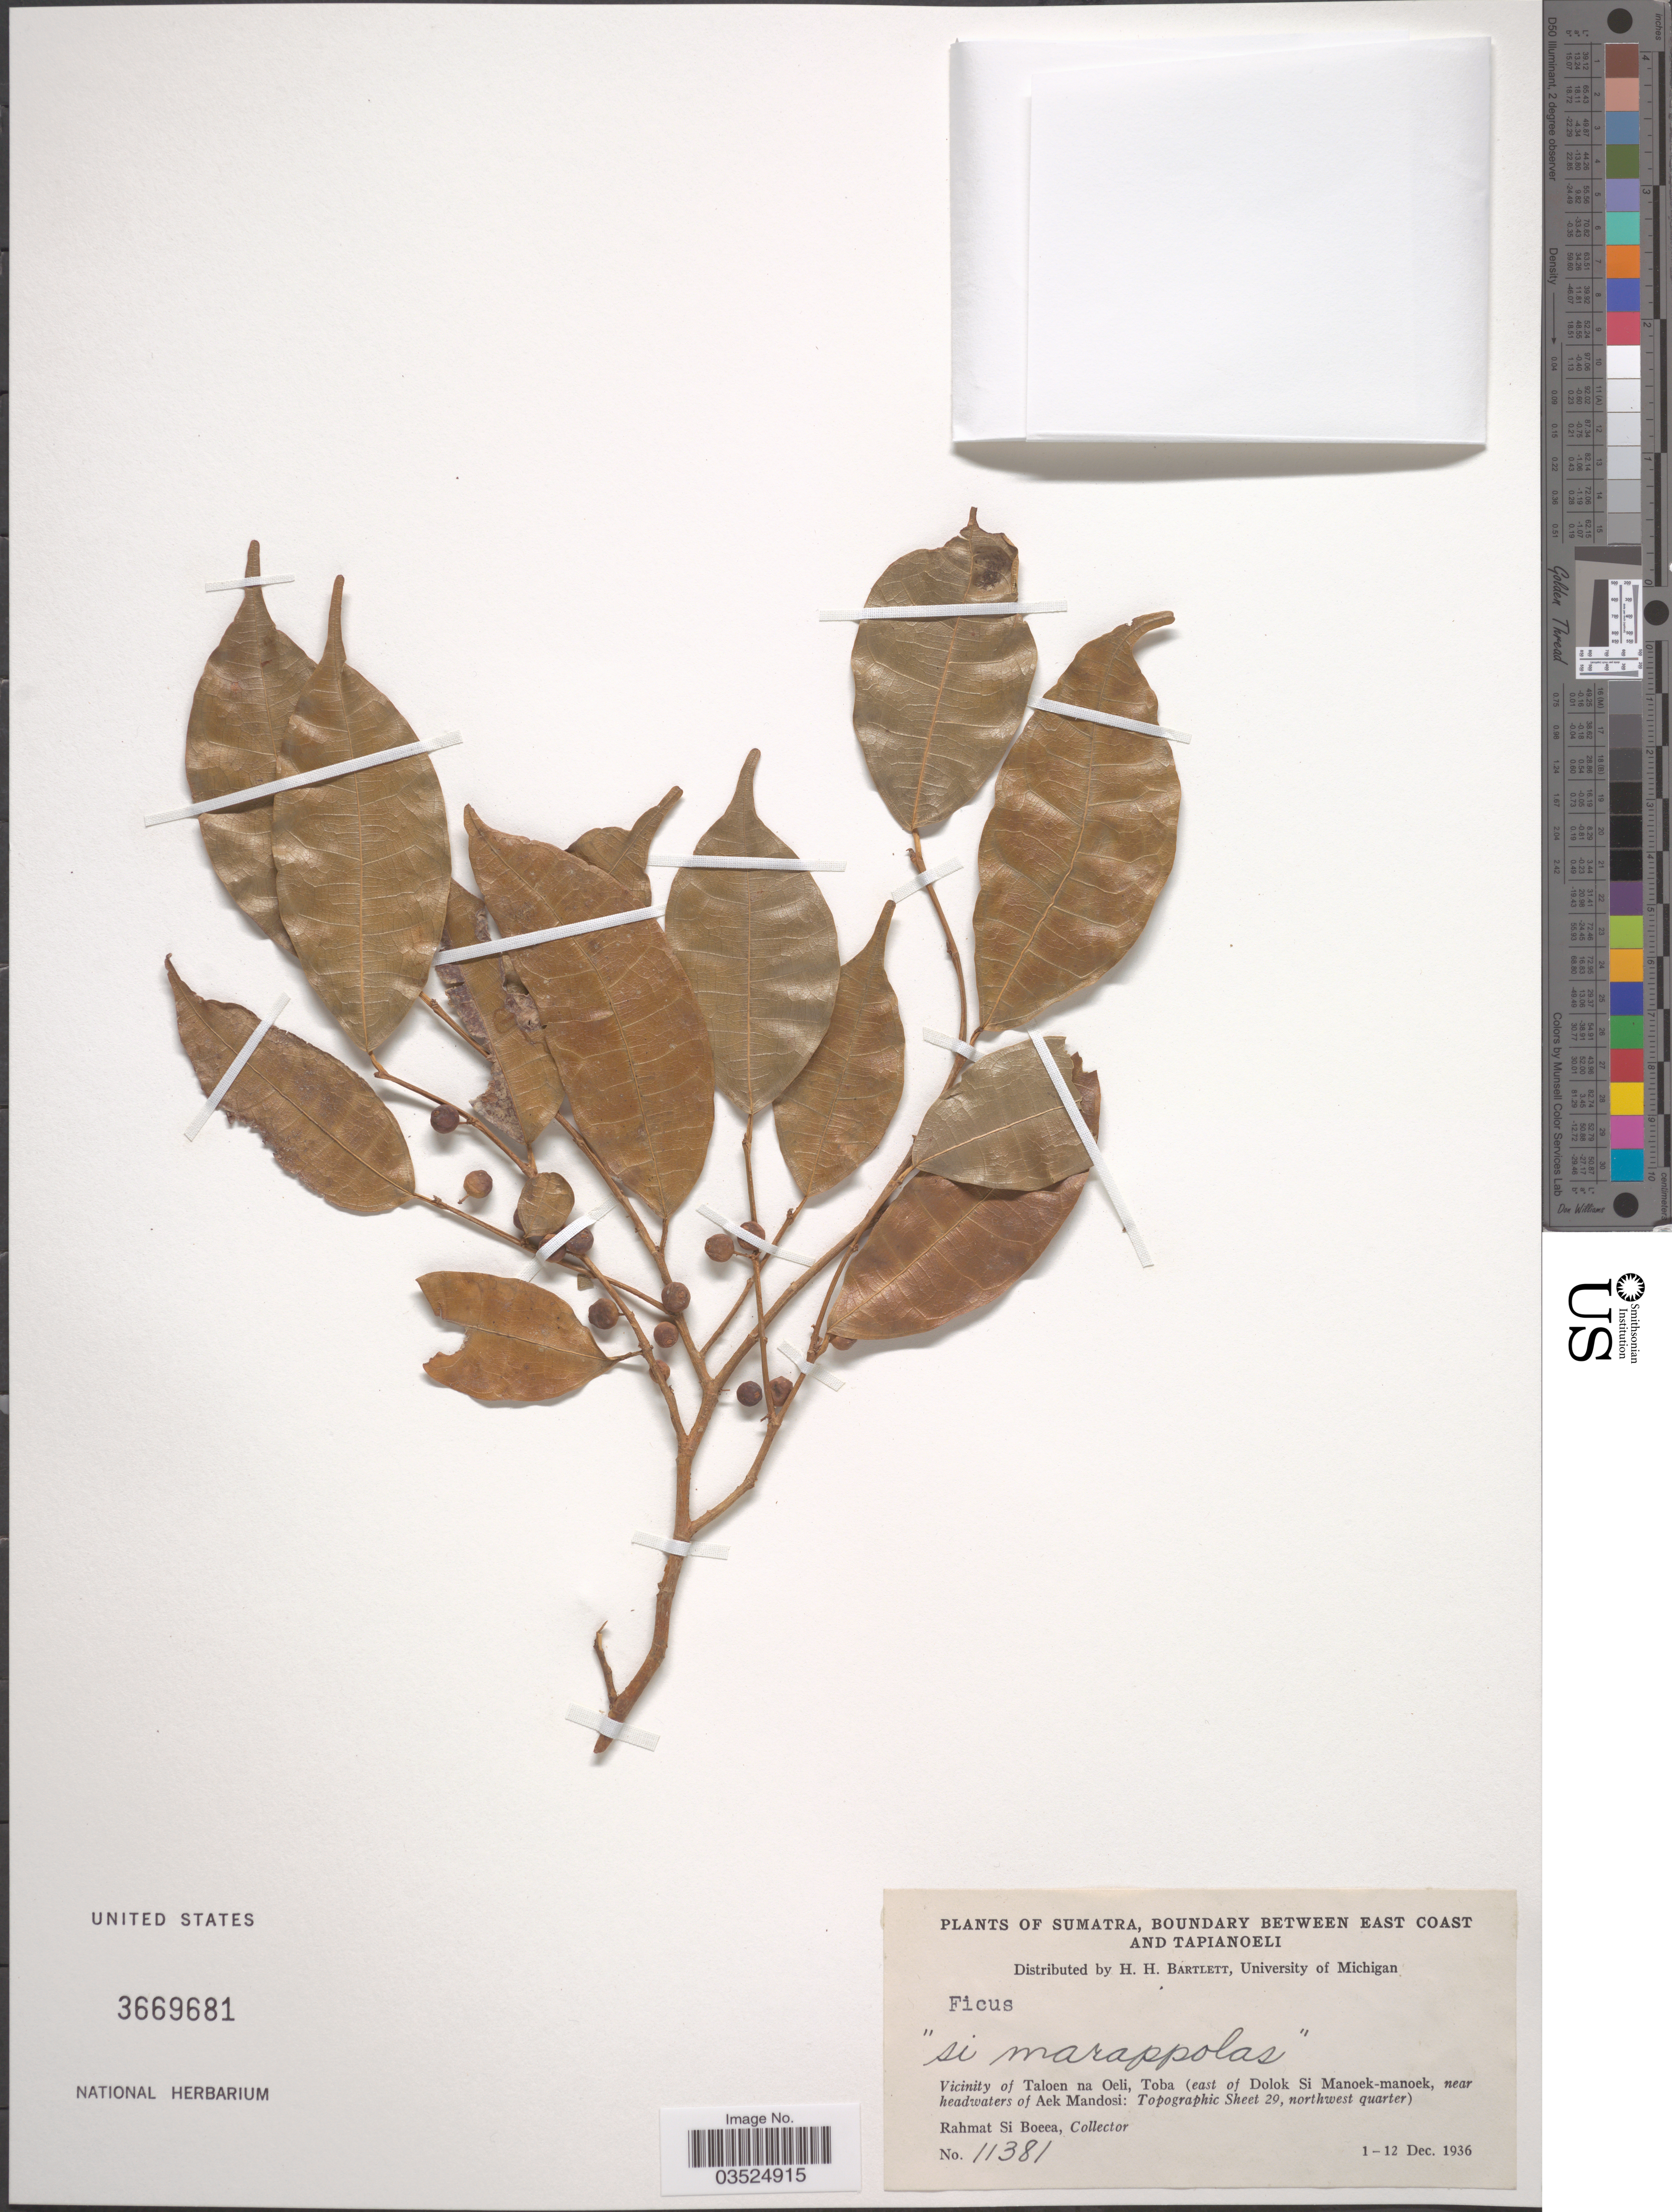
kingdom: Plantae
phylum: Tracheophyta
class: Magnoliopsida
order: Rosales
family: Moraceae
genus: Ficus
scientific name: Ficus sp.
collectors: Rahmat Si Boeea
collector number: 11381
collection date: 1936-12-01/1936-12-12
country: Indonesia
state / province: Sumatra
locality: Boundary between East Coast and Tapianoeli. Vicinity of Taloen na Oeli, Toba (east of Dolok Si Manoek-manoek, near headwaters of Aek Mandosi: Topographic Sheet 29, nortwest quarter).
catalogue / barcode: US 3669681